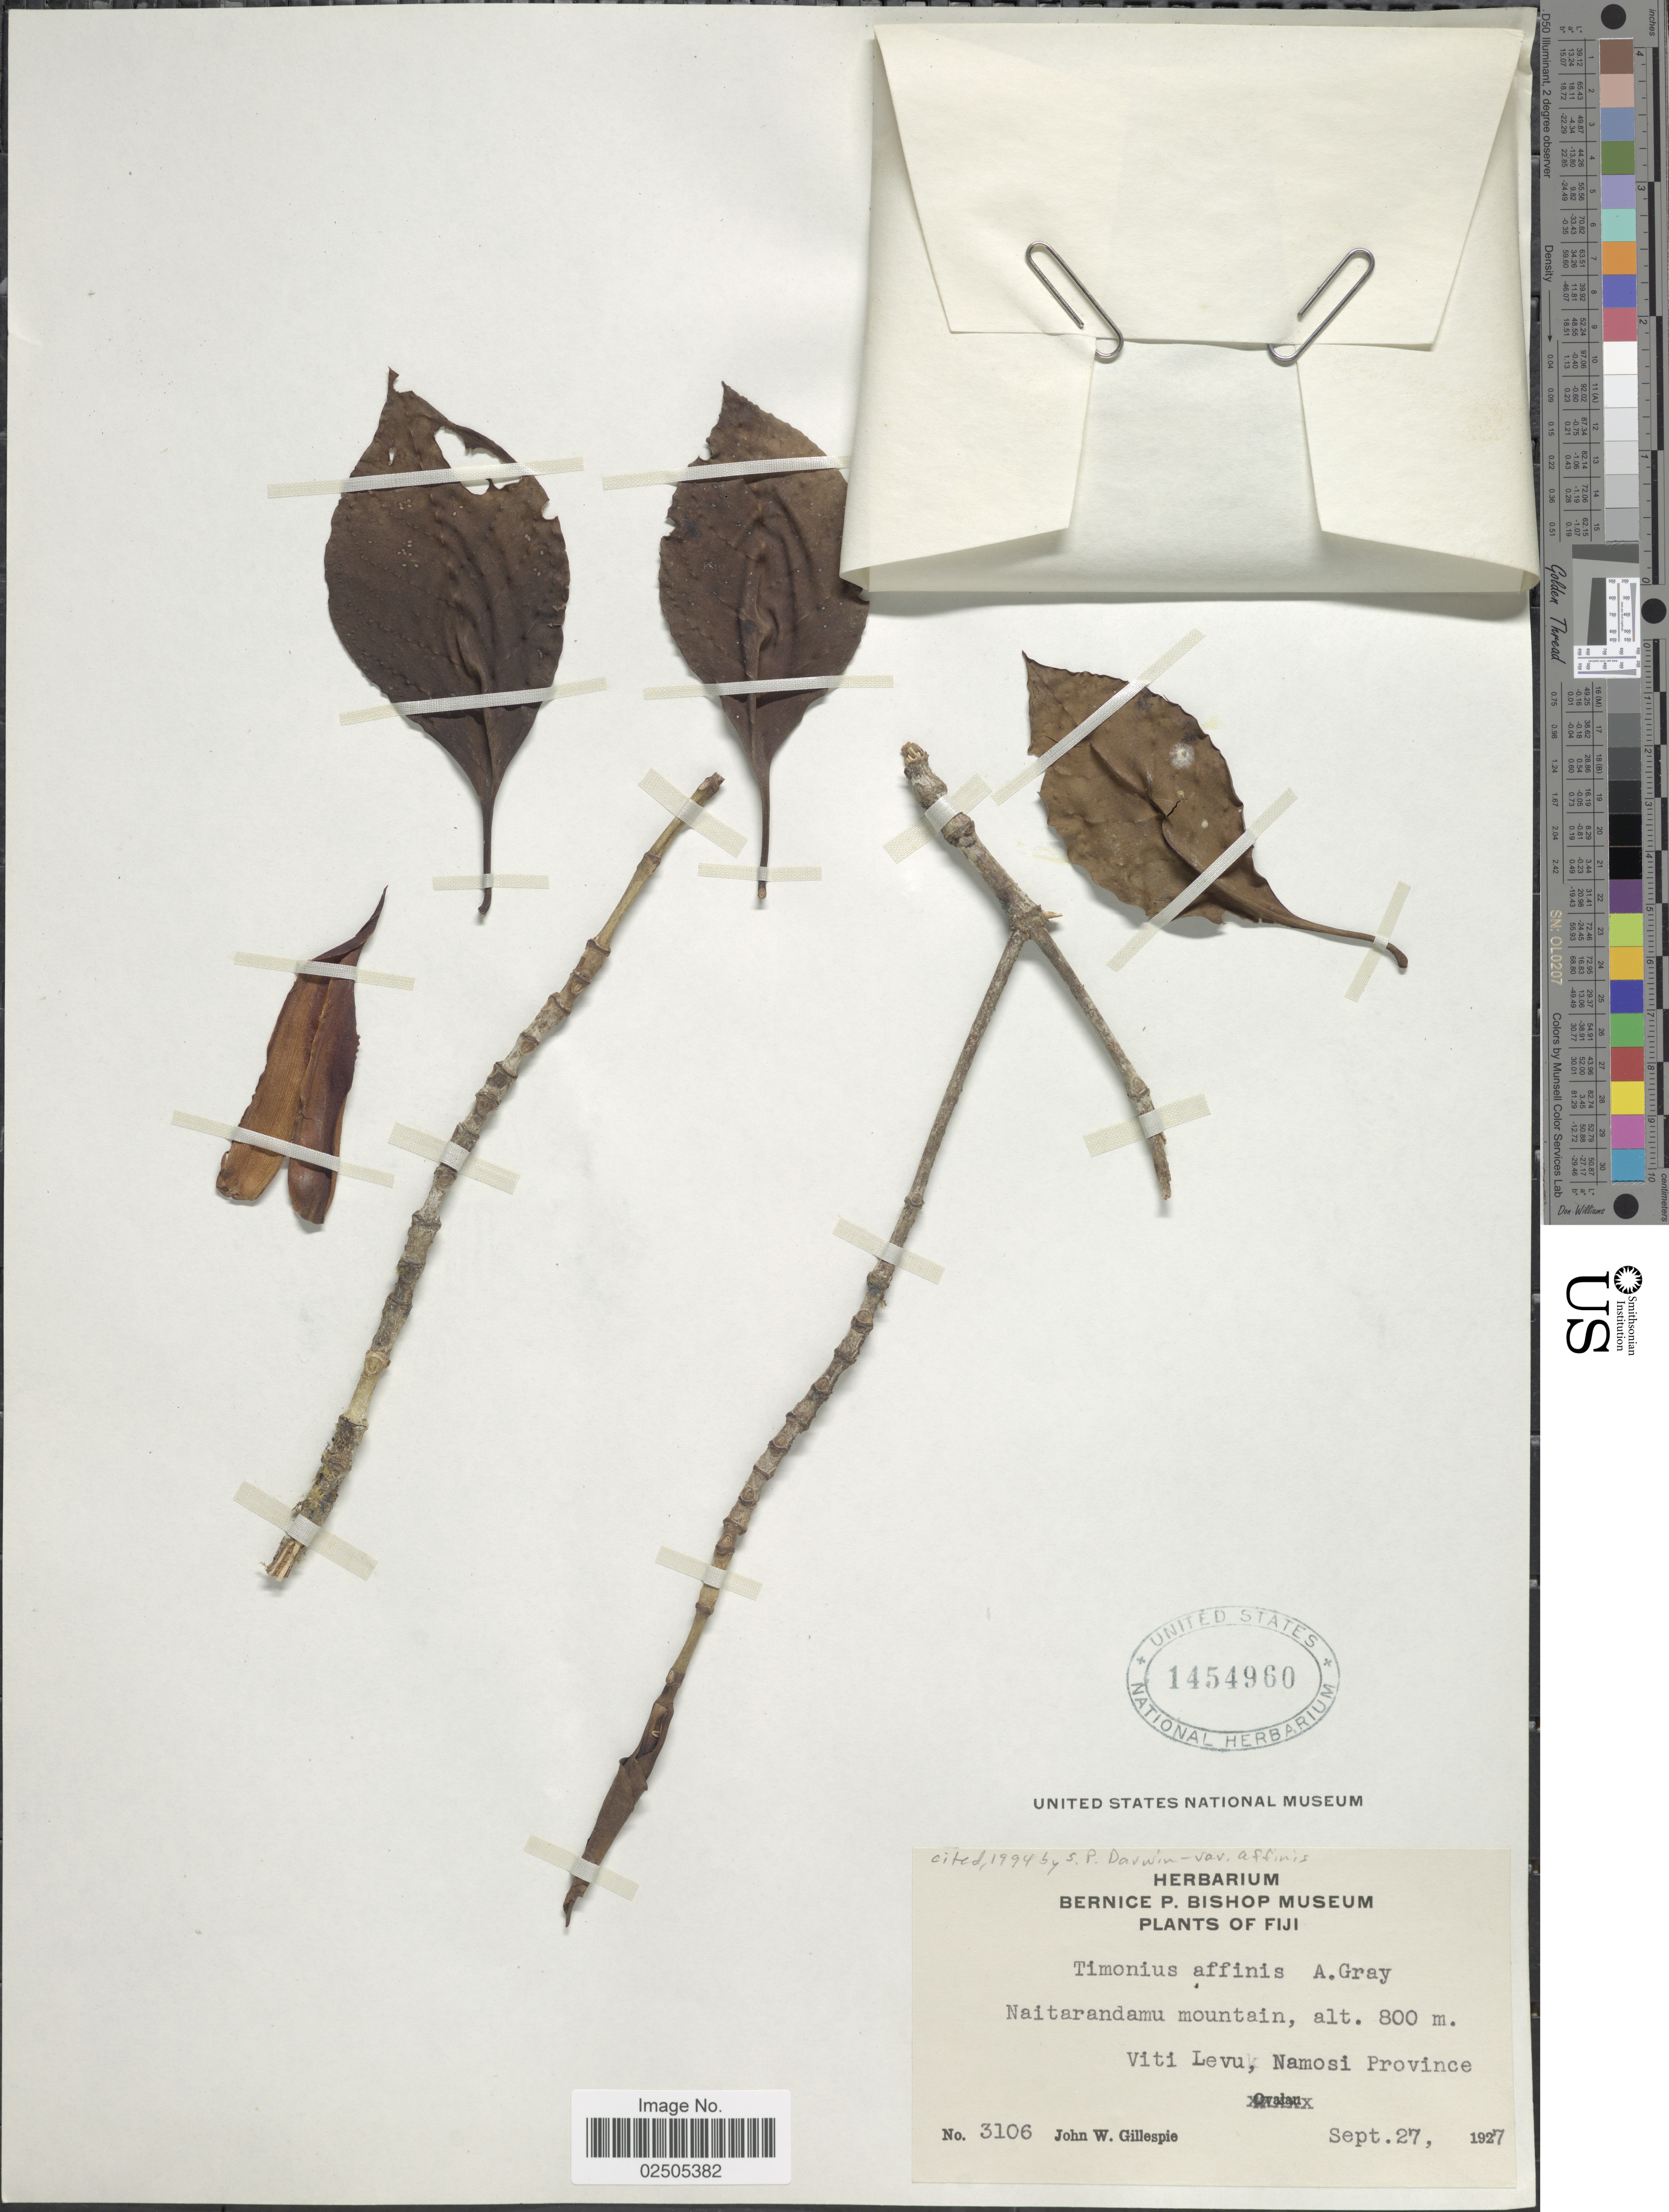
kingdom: Plantae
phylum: Tracheophyta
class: Magnoliopsida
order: Gentianales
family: Rubiaceae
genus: Timonius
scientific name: Timonius affinis var. affinis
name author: A. Gray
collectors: J. W. Gillespie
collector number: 3106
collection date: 1927-09-27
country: Fiji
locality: Naitarandamu Mountain, Viti Levu, Namosi Province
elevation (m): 800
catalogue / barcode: US 1454960